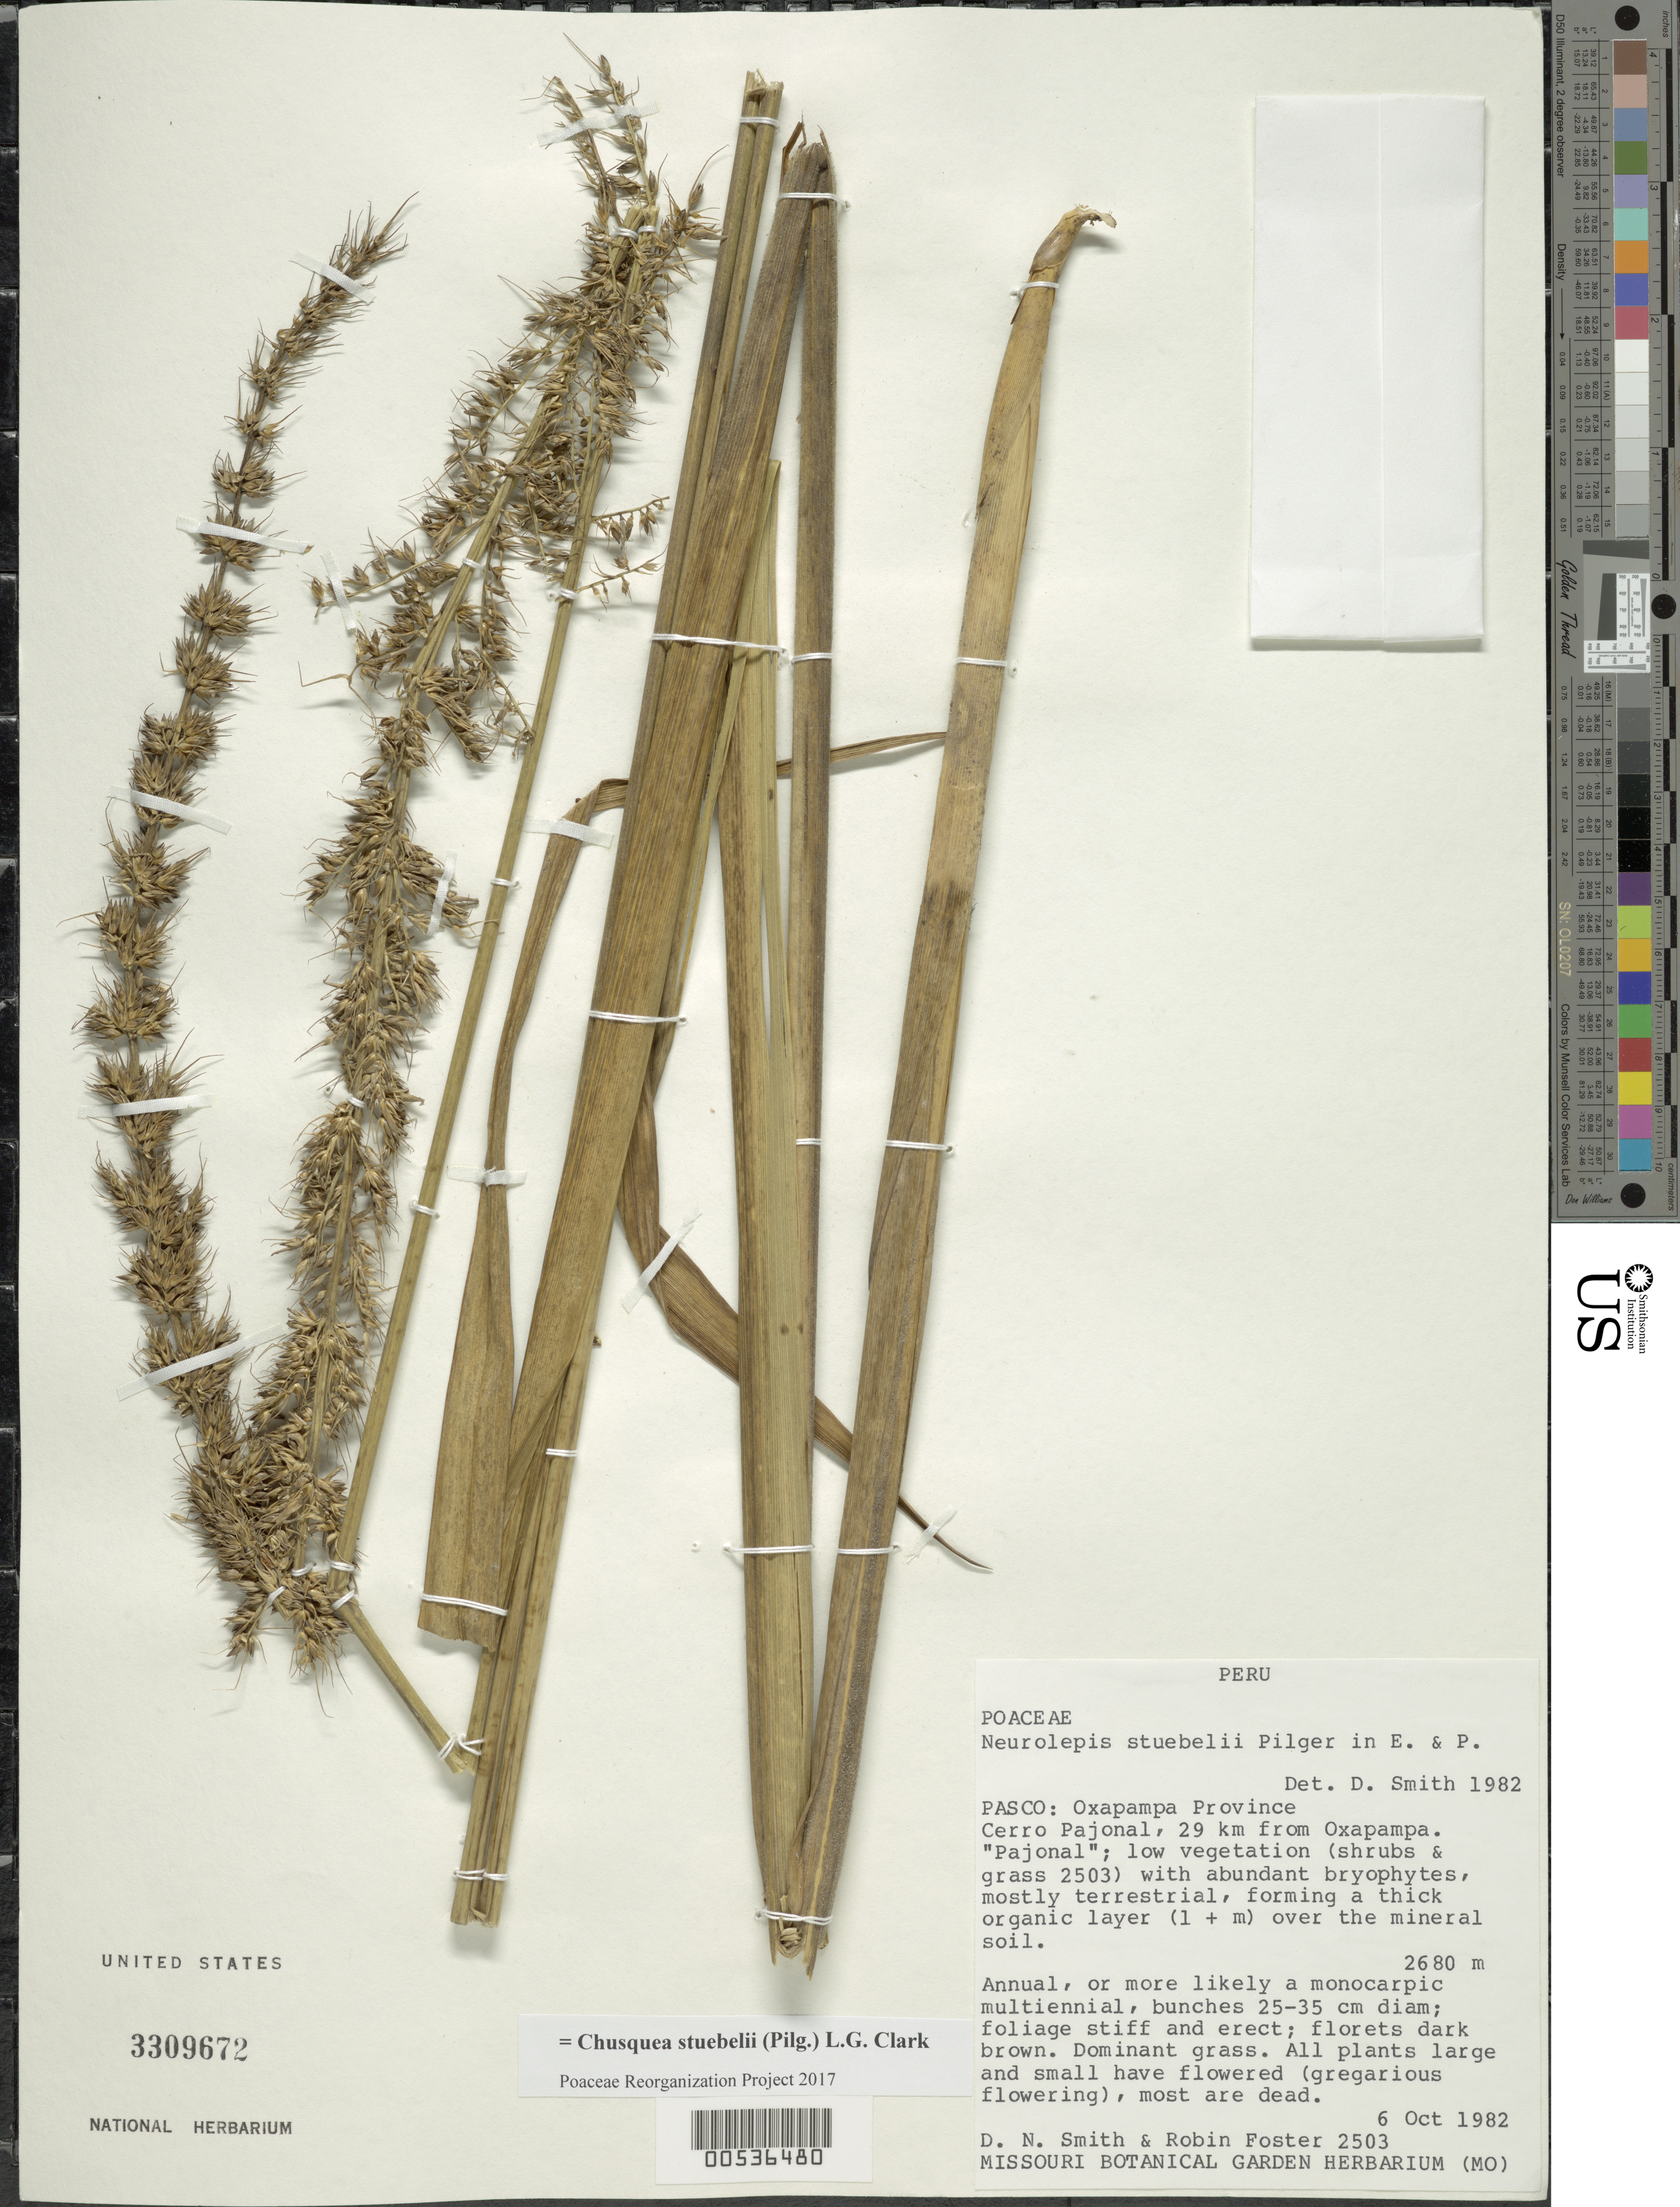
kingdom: Plantae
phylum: Tracheophyta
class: Liliopsida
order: Poales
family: Poaceae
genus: Chusquea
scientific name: Chusquea stuebelii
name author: (Pilg.) L.G. Clark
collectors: D. Smith & R. B. Foster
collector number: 2503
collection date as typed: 06 Oct 1982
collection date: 1982-10-06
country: Peru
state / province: Pasco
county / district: Oxapampa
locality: Oxapampa Prov., Cerro Pajonal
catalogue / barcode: US 3309672